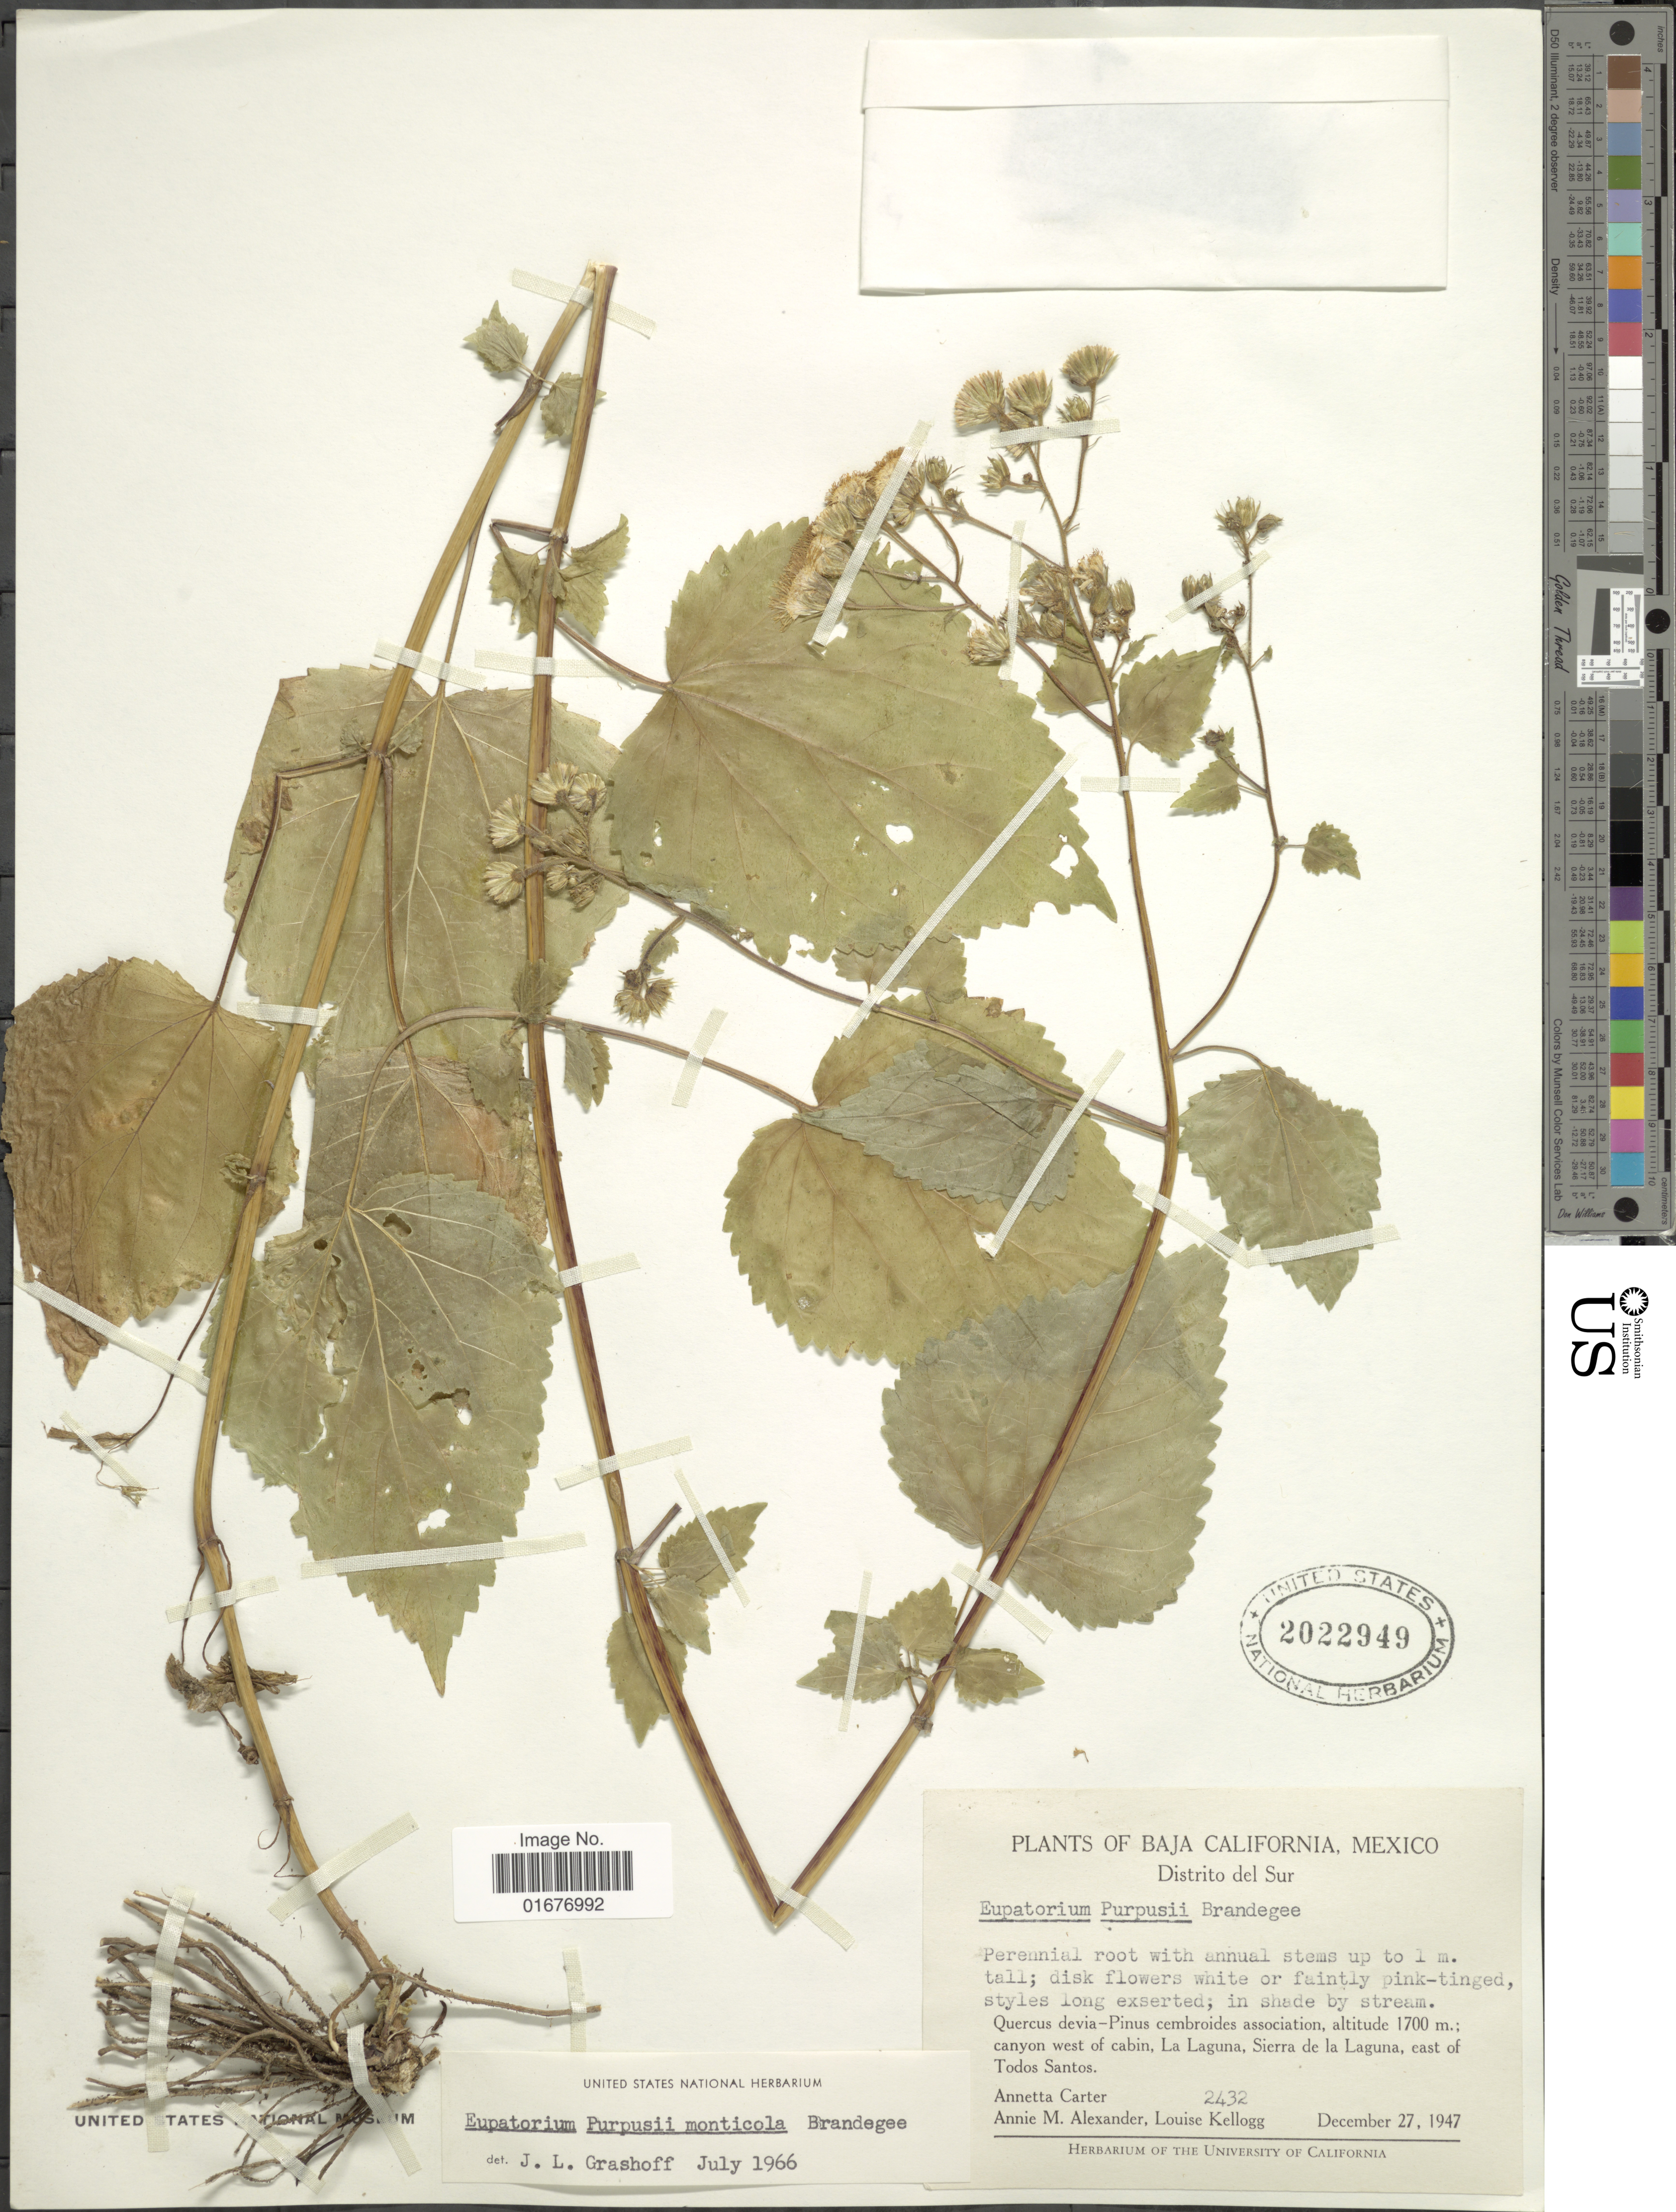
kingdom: Plantae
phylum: Tracheophyta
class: Magnoliopsida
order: Asterales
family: Asteraceae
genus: Ageratina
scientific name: Ageratina viscosissima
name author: (Rolfe) R.M. King & H. Rob.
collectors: A. Carter, A. M. Alexander & L. Kellogg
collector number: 2432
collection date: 1947-12-27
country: Mexico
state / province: Baja California Sur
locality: Distrito del Sur, Canyon west of cabin, La Laguna, Sierra de Laguna, east of Todos Santos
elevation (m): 1700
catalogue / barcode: US 2022949